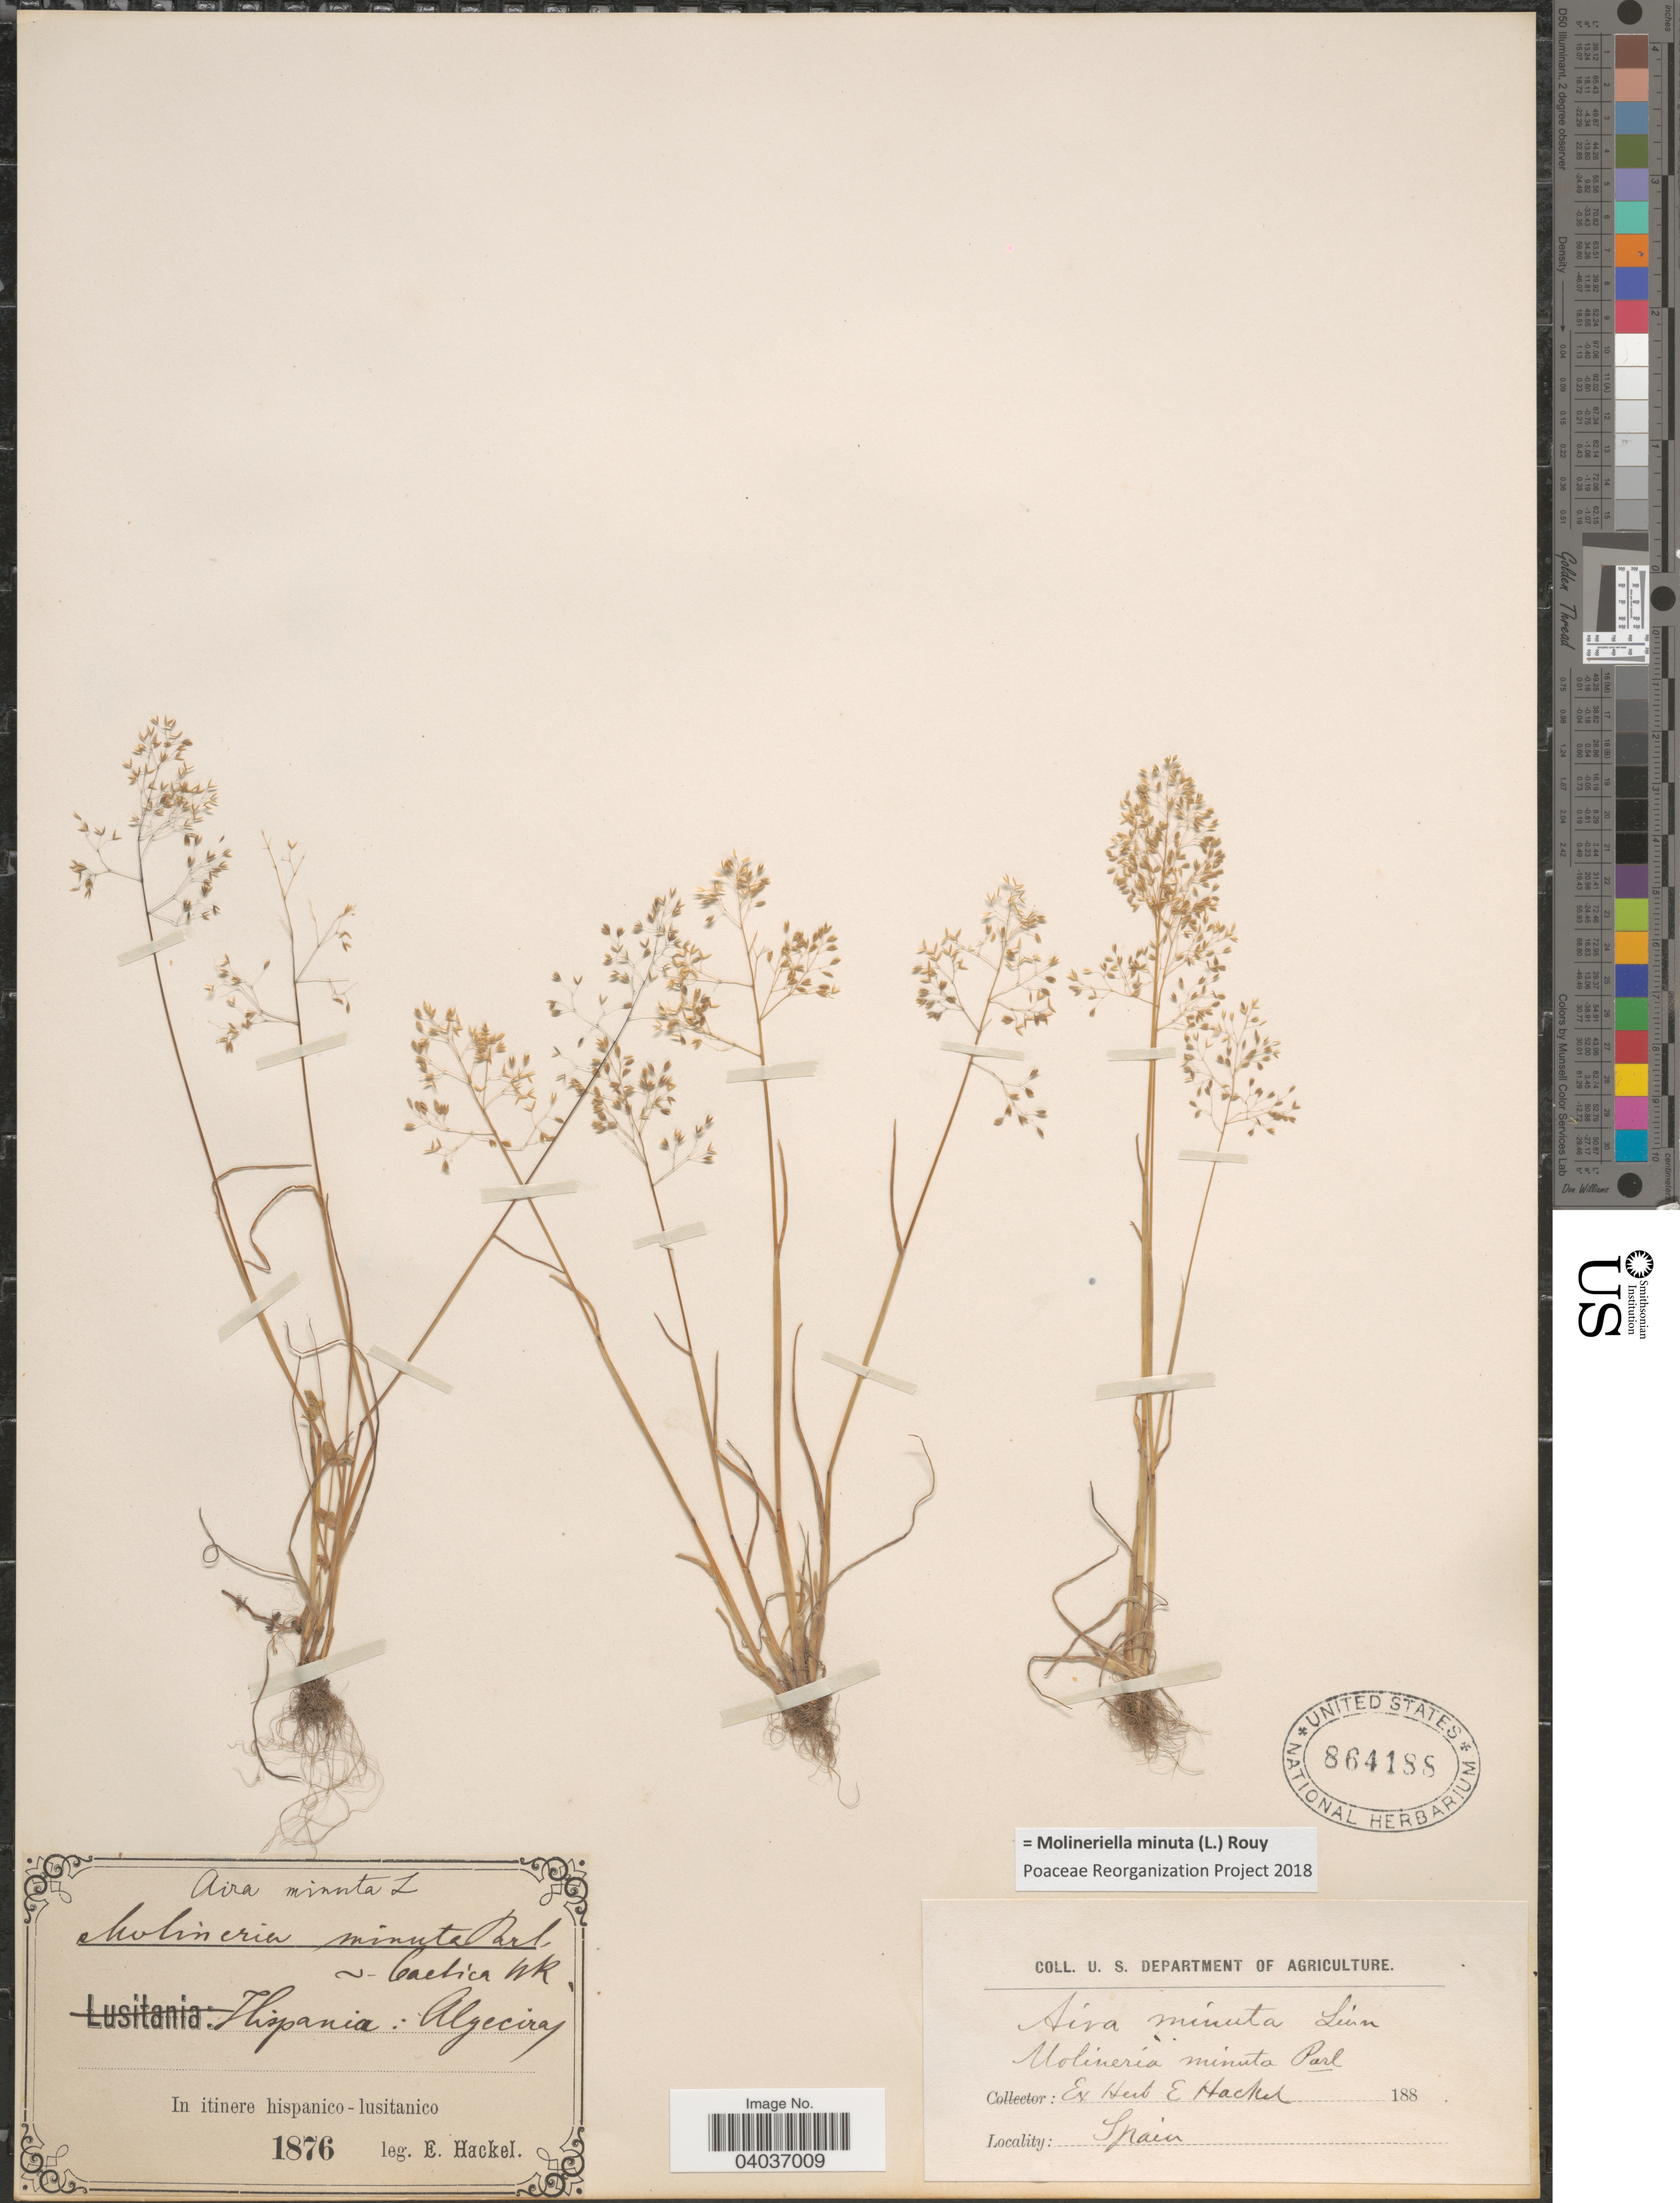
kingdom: Plantae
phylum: Tracheophyta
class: Liliopsida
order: Poales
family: Poaceae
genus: Molineriella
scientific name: Molineriella minuta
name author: (L.) Rouy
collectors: E. Hackel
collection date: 1876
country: Spain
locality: Hispania: Algeciras. In itinere hispanico-lusitanico.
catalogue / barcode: US 864188